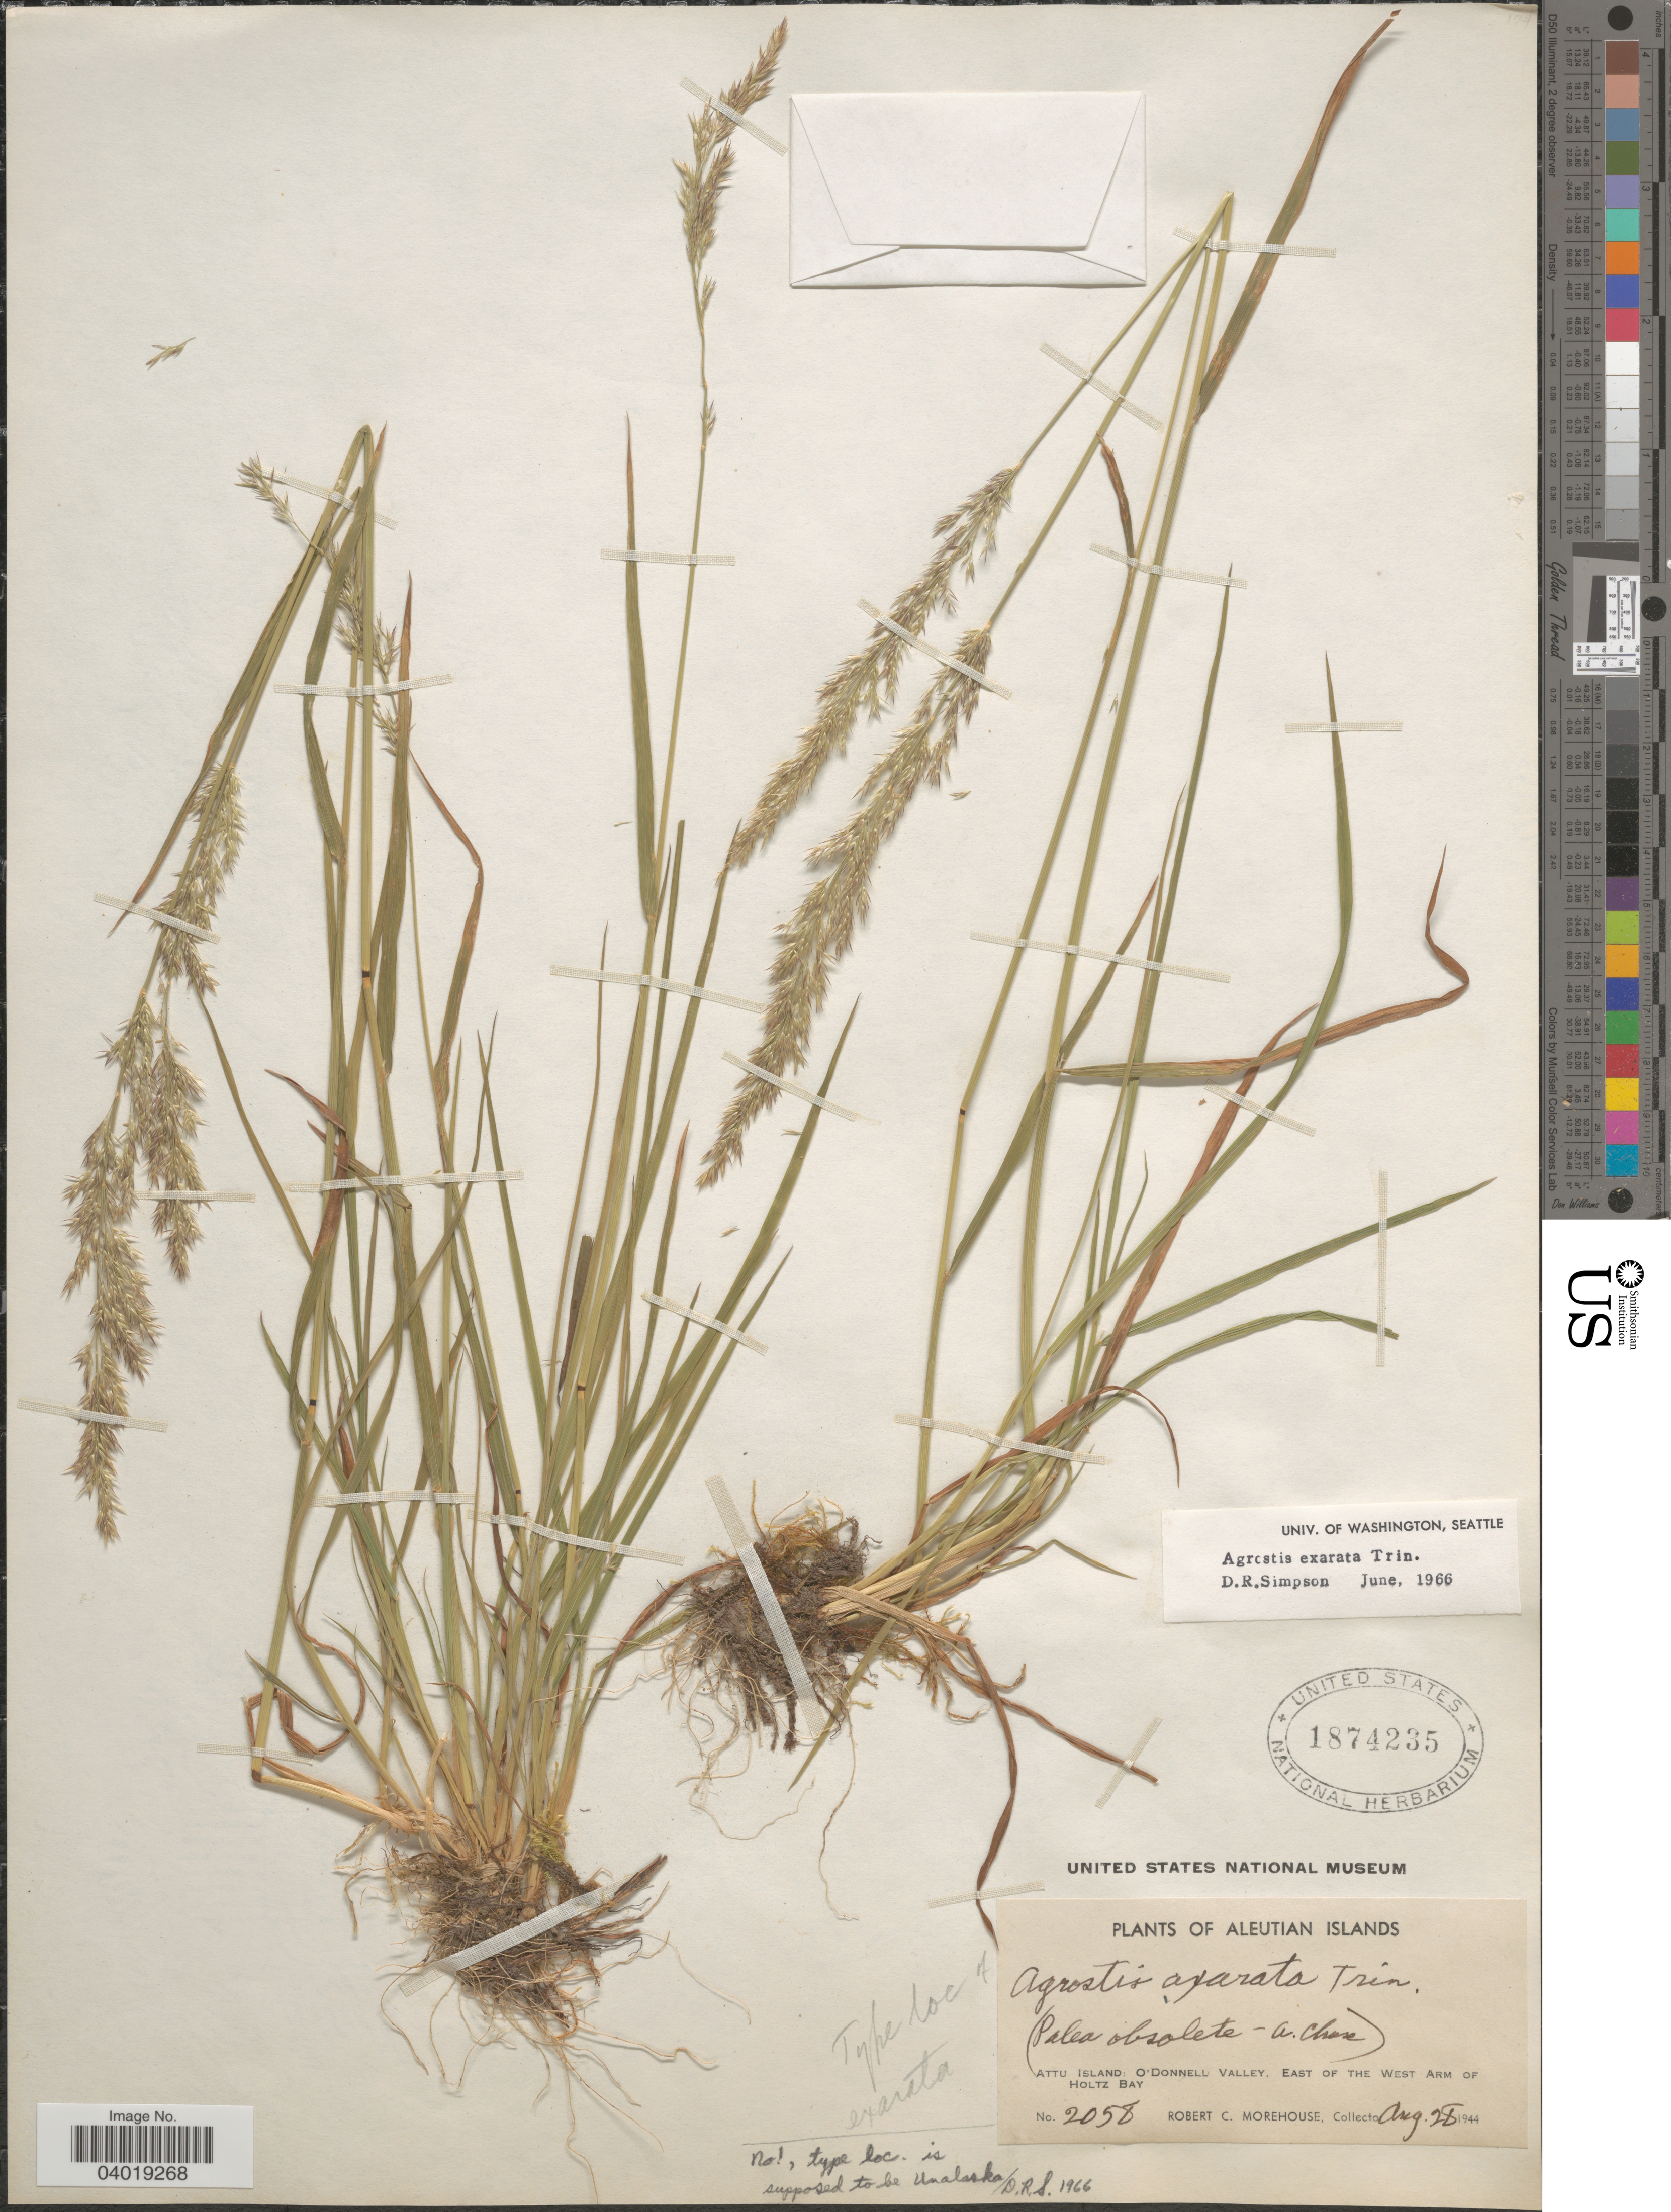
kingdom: Plantae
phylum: Tracheophyta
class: Liliopsida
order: Poales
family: Poaceae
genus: Agrostis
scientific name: Agrostis exarata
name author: Trin.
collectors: R. Morehouse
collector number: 2058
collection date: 1944-08-28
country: United States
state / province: Alaska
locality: Aleutian Islands. Attu Island: O'Donnell Valley, east of the West Arm of Holtz Bay.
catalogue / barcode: US 1874235